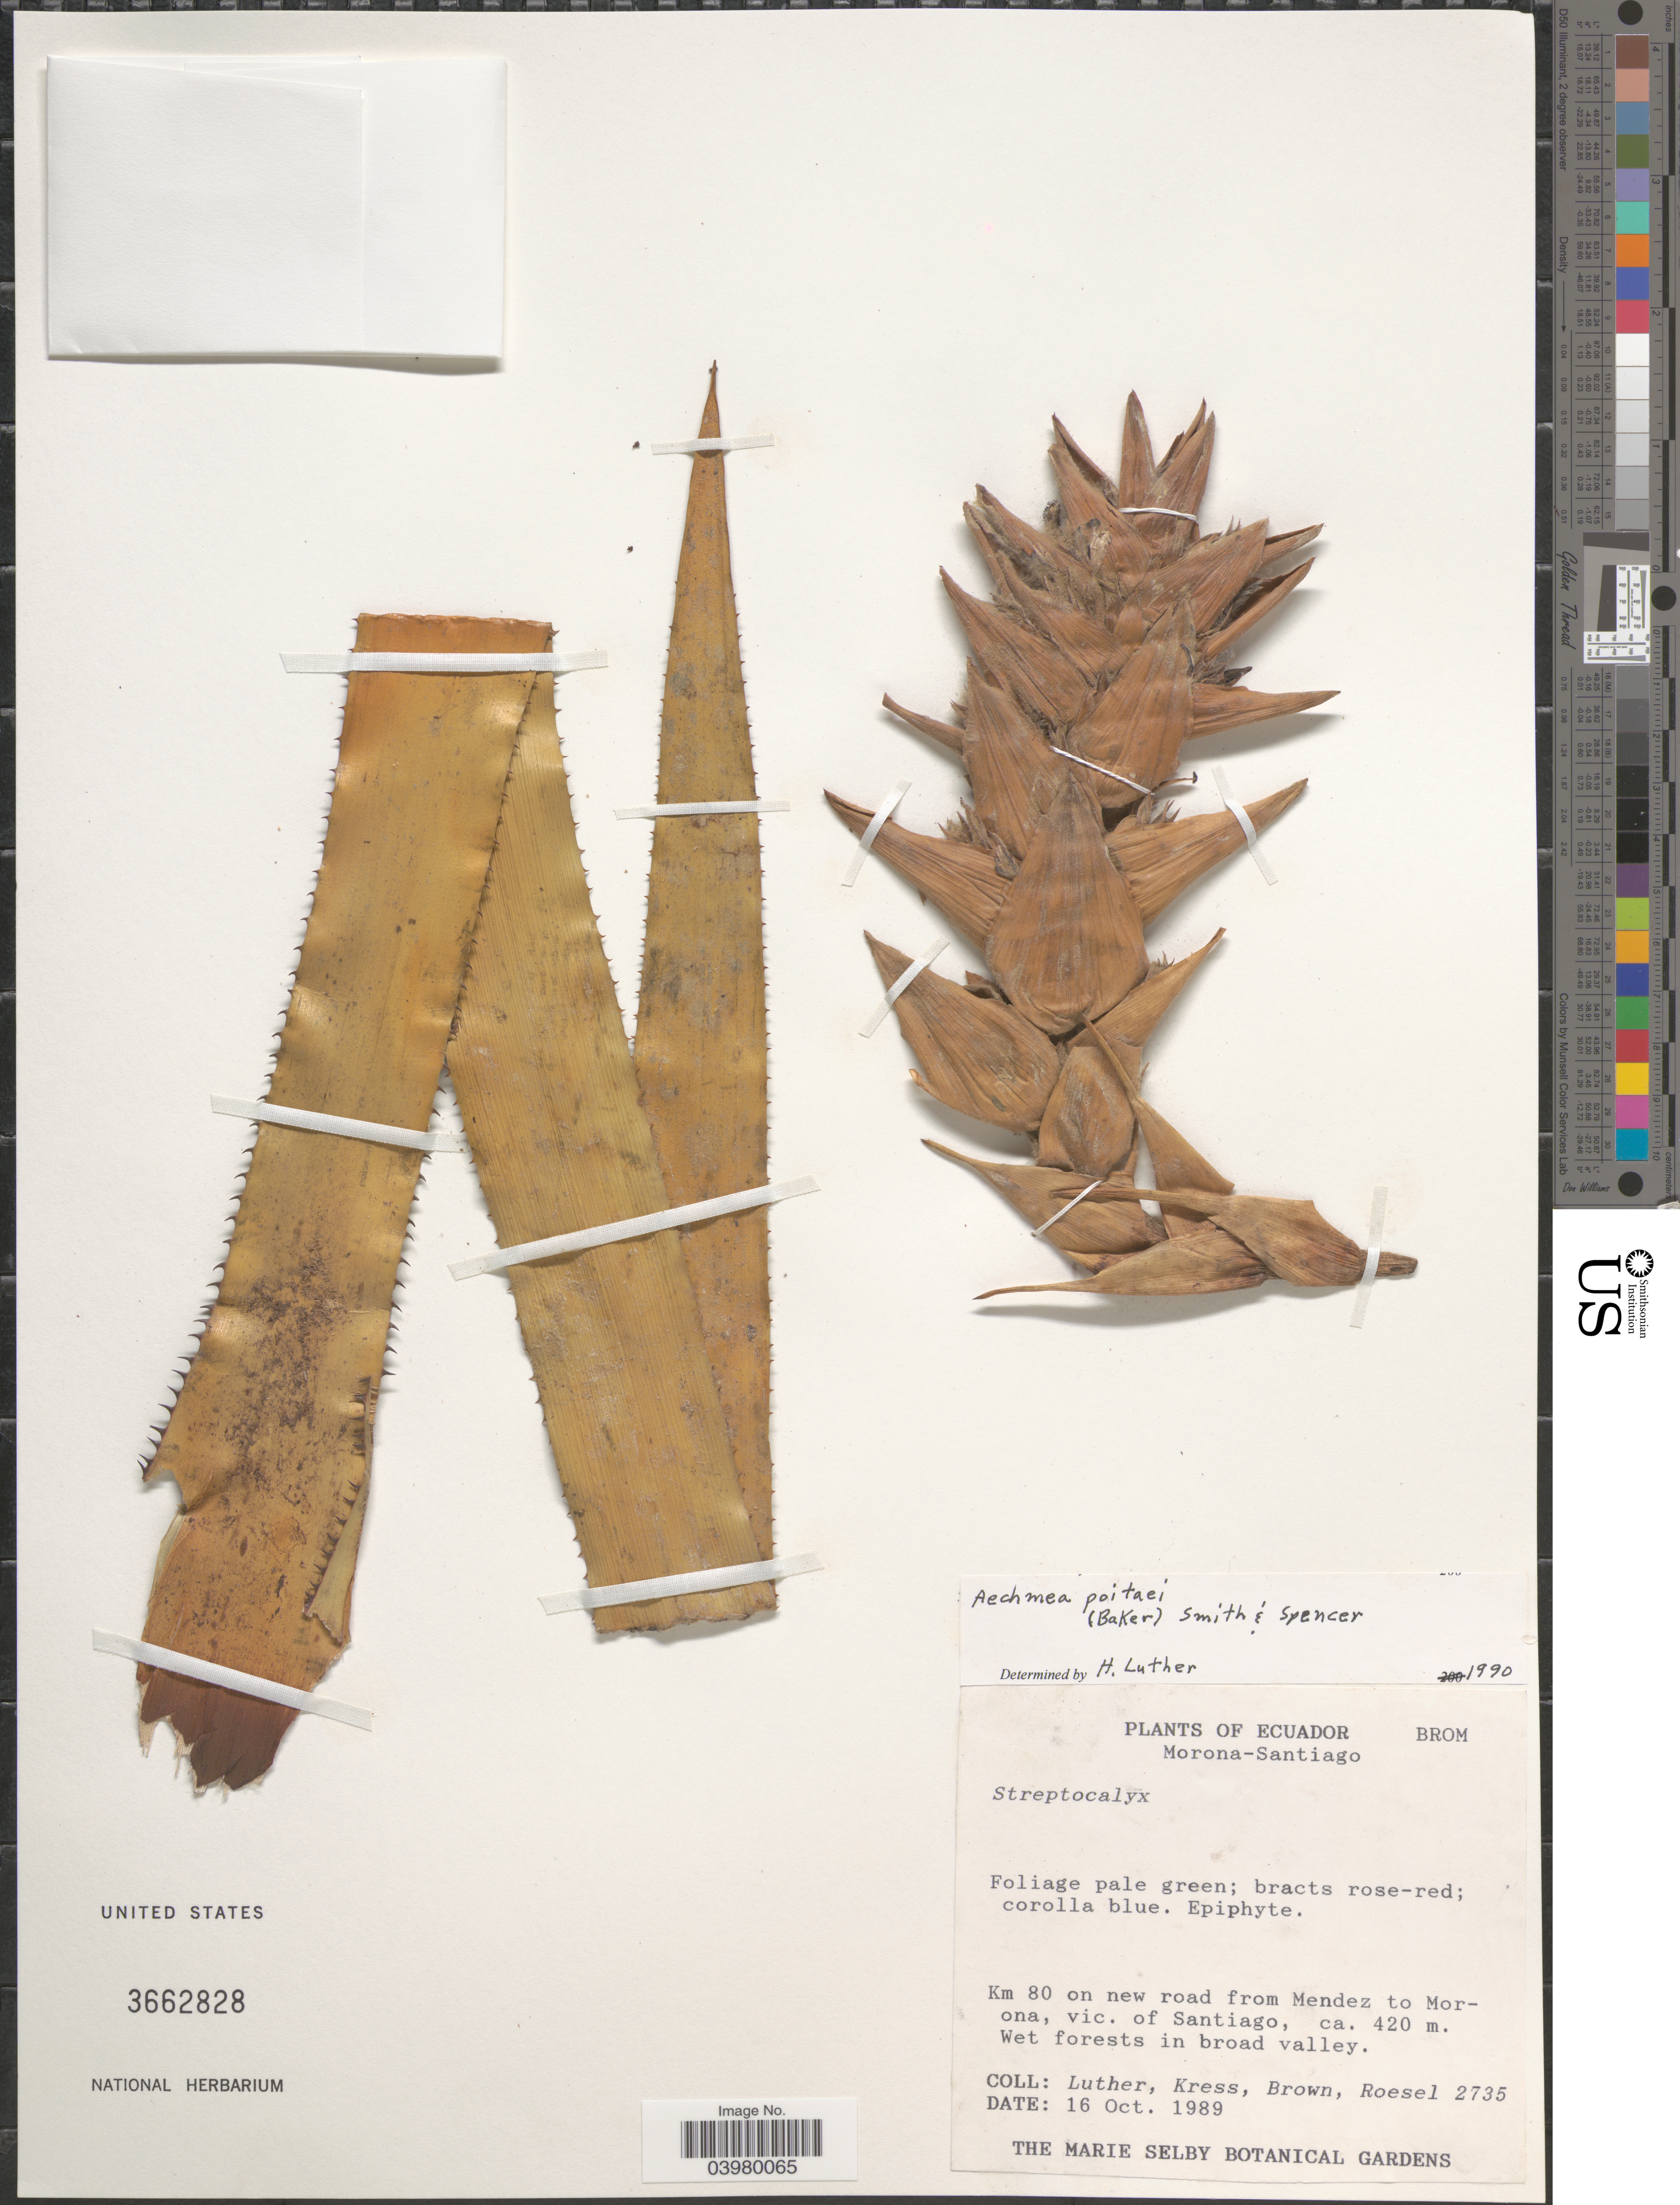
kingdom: Plantae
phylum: Tracheophyta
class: Liliopsida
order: Poales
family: Bromeliaceae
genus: Aechmea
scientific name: Aechmea poitaei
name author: (Baker) L.B. Sm. & M.A. Spencer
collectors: -- Luther, -- Kress, -- Brown & Roesel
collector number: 2735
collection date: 1989-10-16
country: Ecuador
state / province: Morona-Santiago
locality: Km 80 on new road from Mendez to Morona, vic. of Santiago. Wet forests in broad valley.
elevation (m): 420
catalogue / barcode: US 3662828